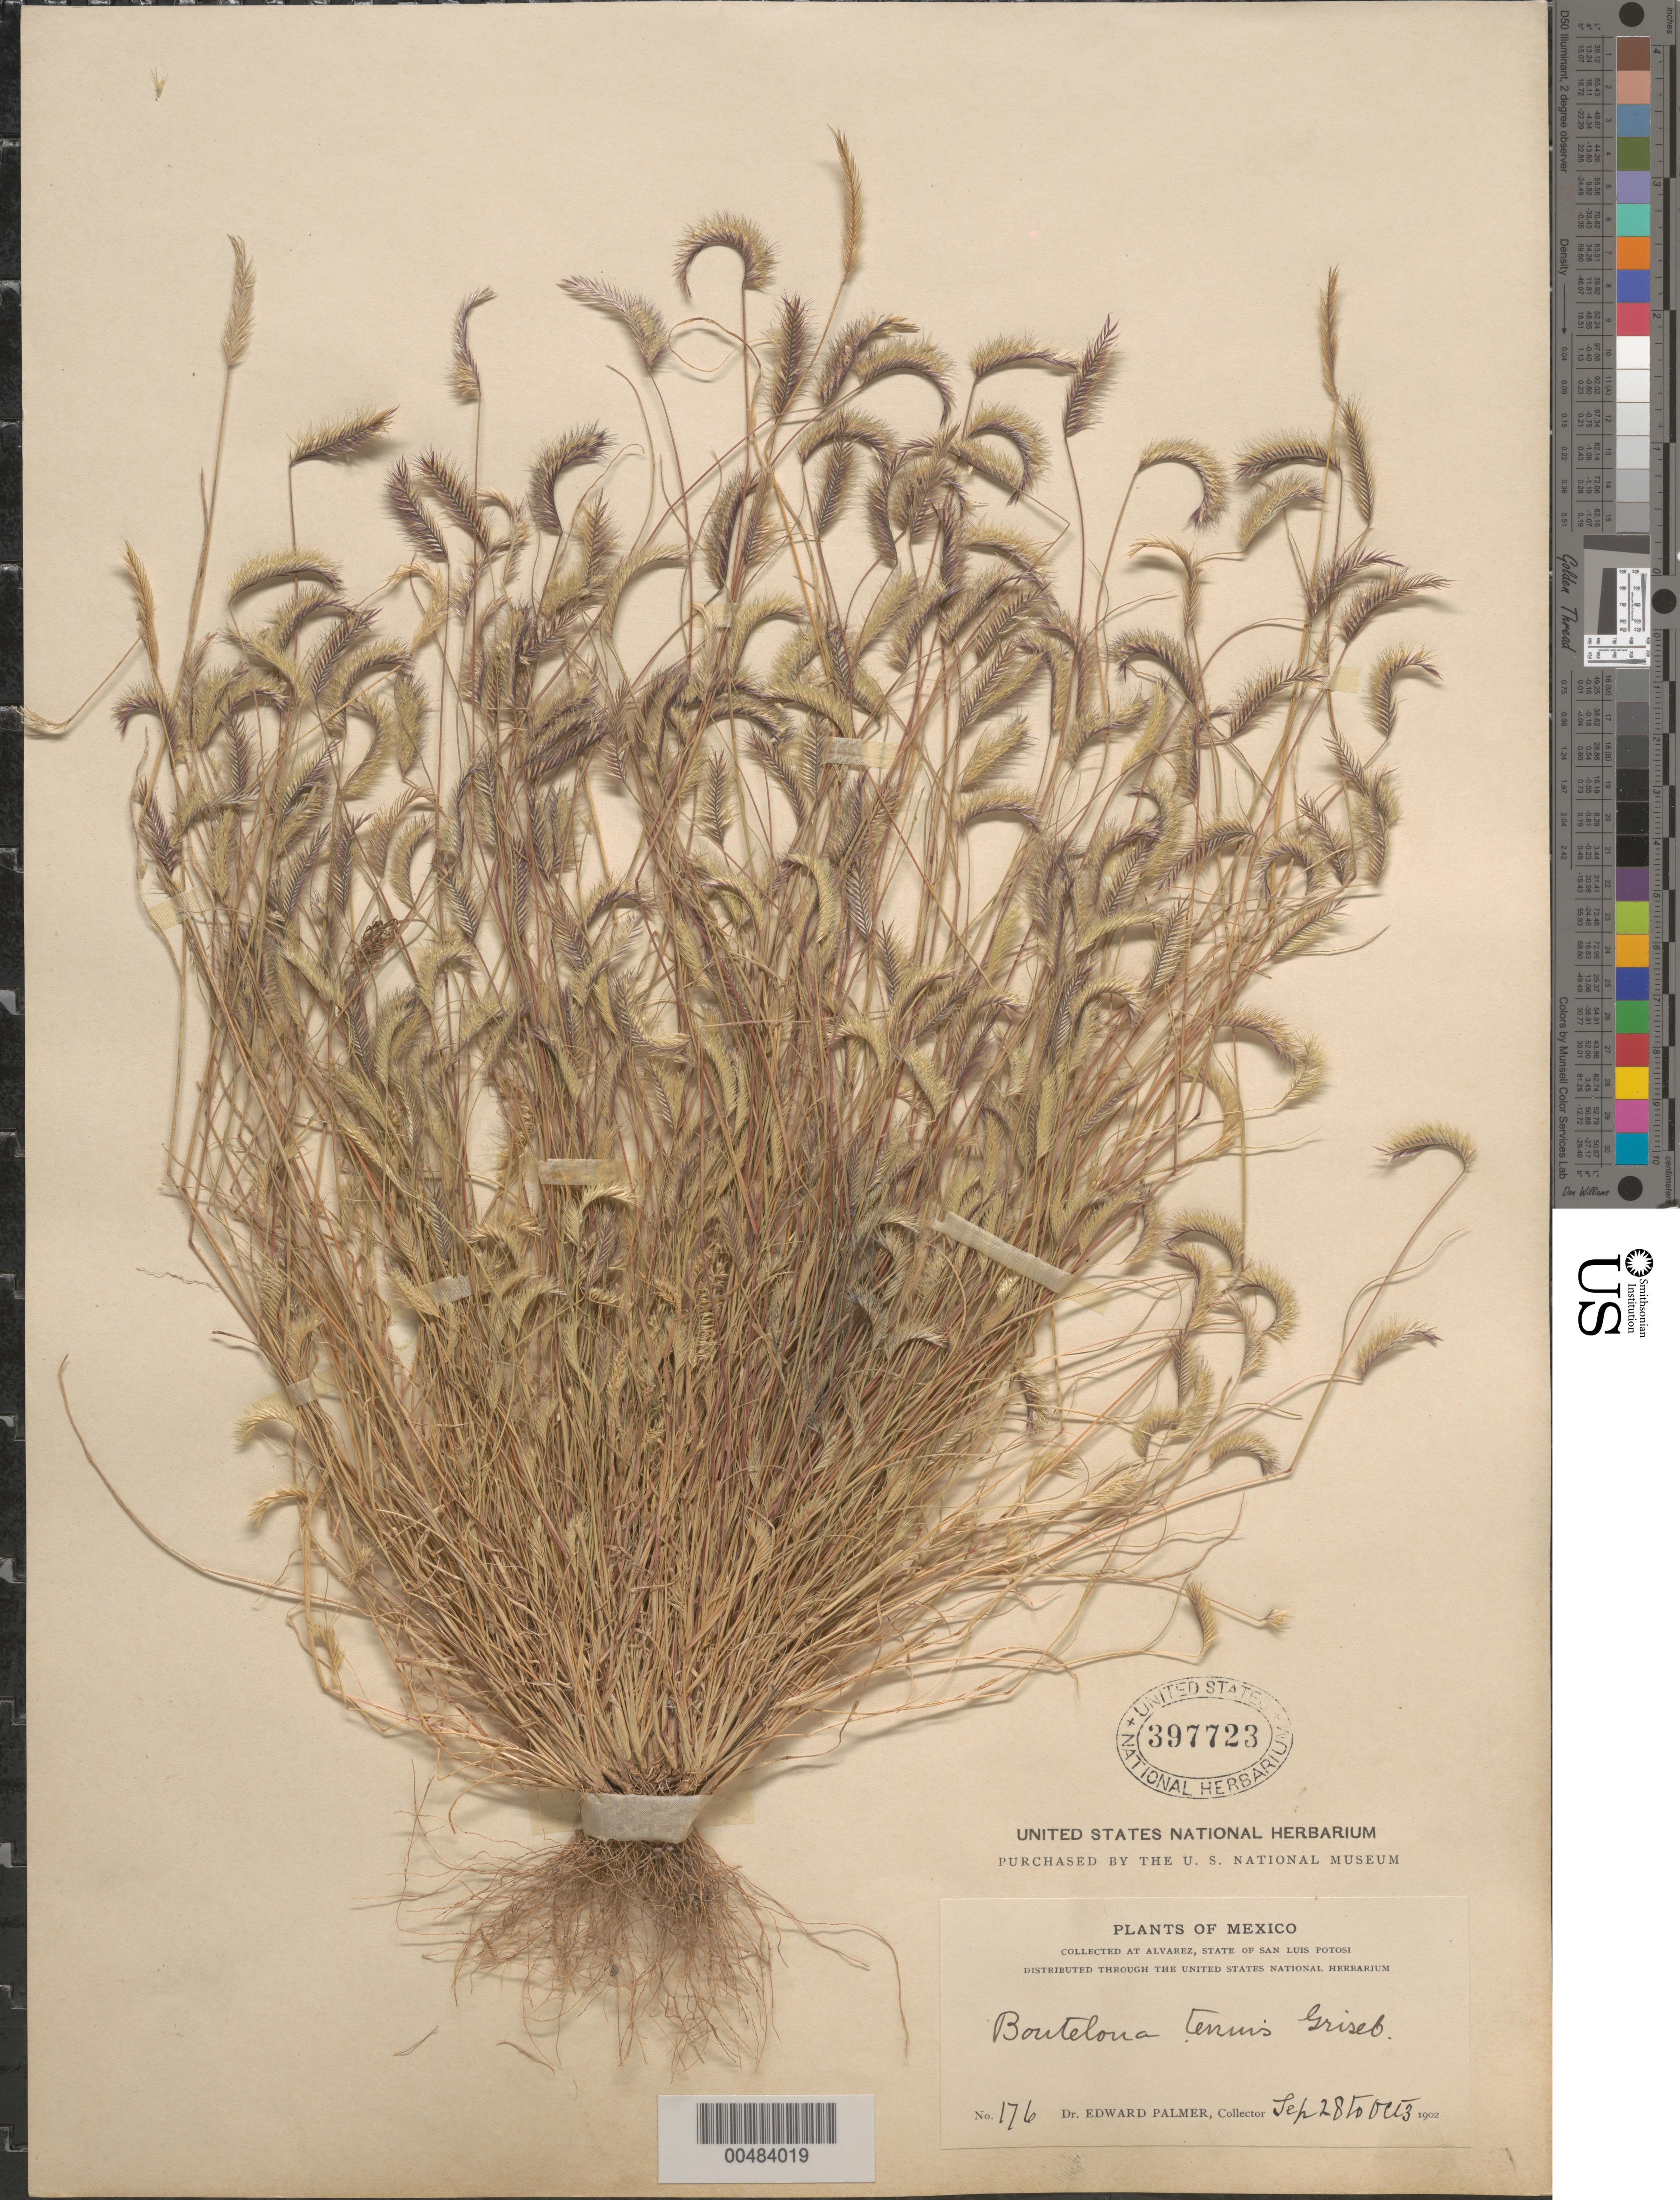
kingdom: Plantae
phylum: Tracheophyta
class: Liliopsida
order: Poales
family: Poaceae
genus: Bouteloua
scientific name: Bouteloua simplex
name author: Lag.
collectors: E. Palmer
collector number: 176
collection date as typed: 28 Sep 1902 to 3 Oct 1902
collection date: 1902-09-28/1902-10-03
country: Mexico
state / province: San Luis Potosi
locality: Alvarez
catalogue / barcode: US 397723